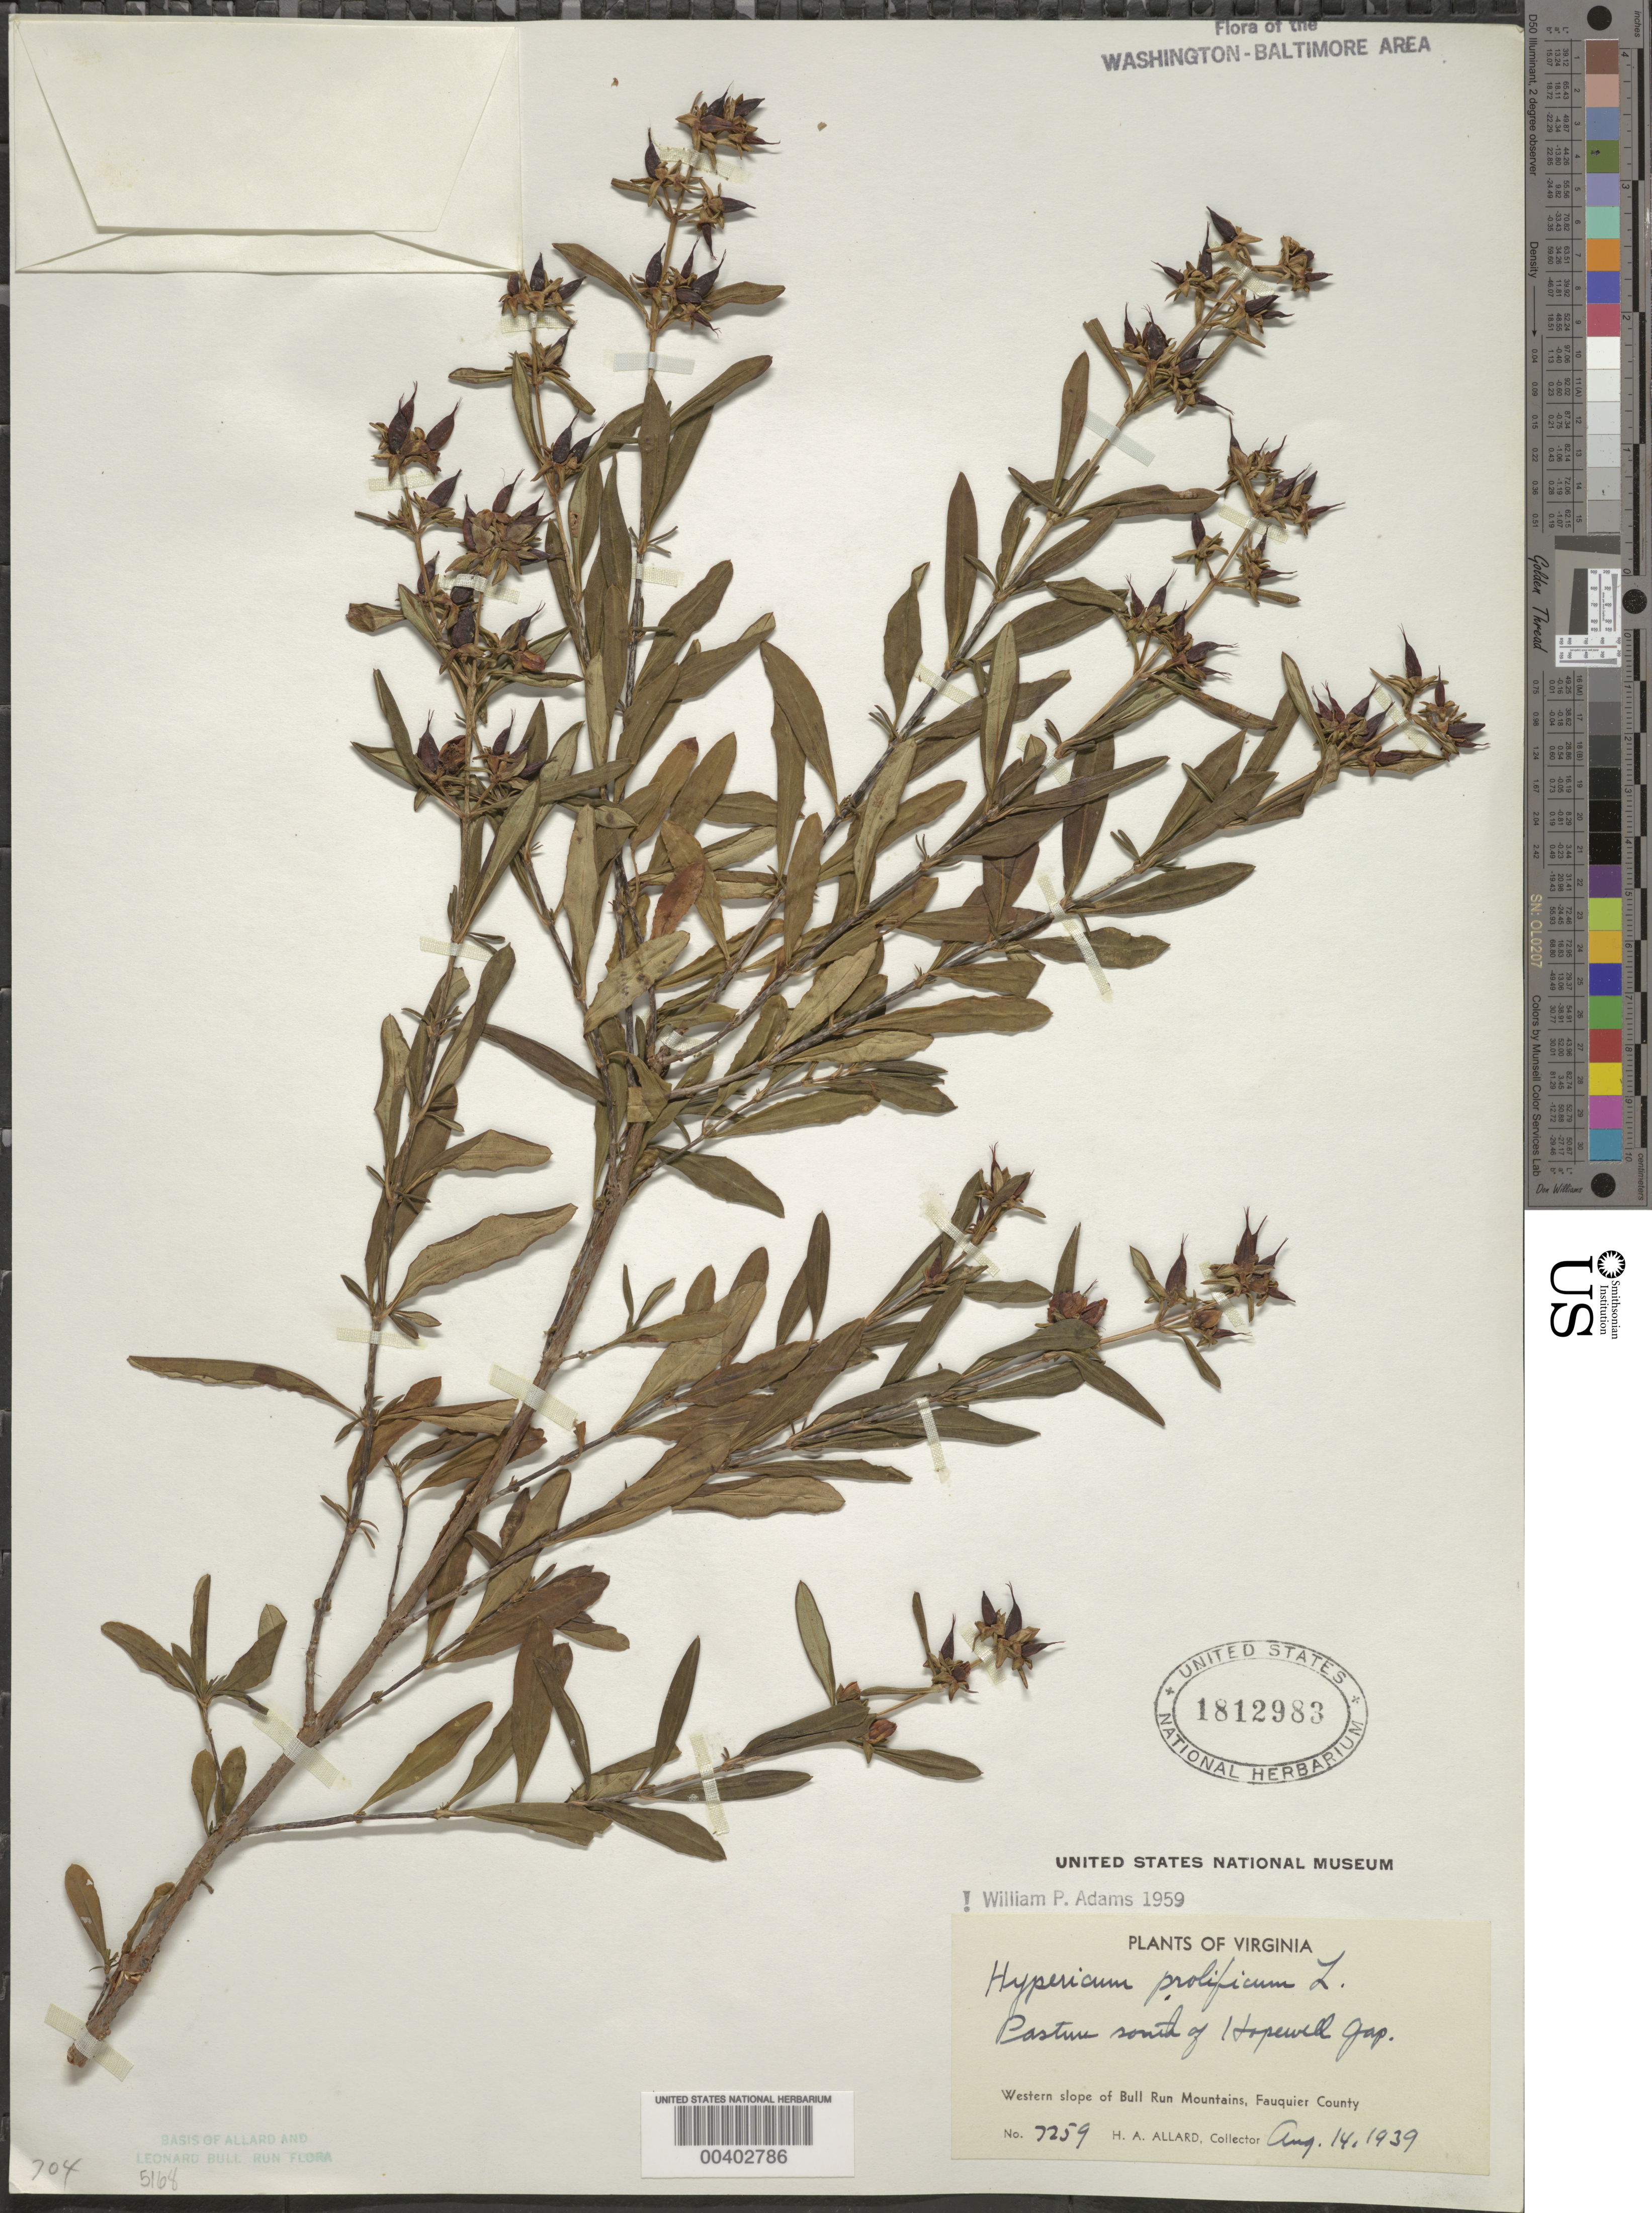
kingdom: Plantae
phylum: Tracheophyta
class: Magnoliopsida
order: Malpighiales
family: Hypericaceae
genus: Hypericum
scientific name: Hypericum prolificum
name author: L.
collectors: H. A. Allard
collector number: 7259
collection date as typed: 14 Aug 1939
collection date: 1939-08-14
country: United States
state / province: Virginia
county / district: Fauquier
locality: S of Hopewell Gap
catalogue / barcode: US 1812983